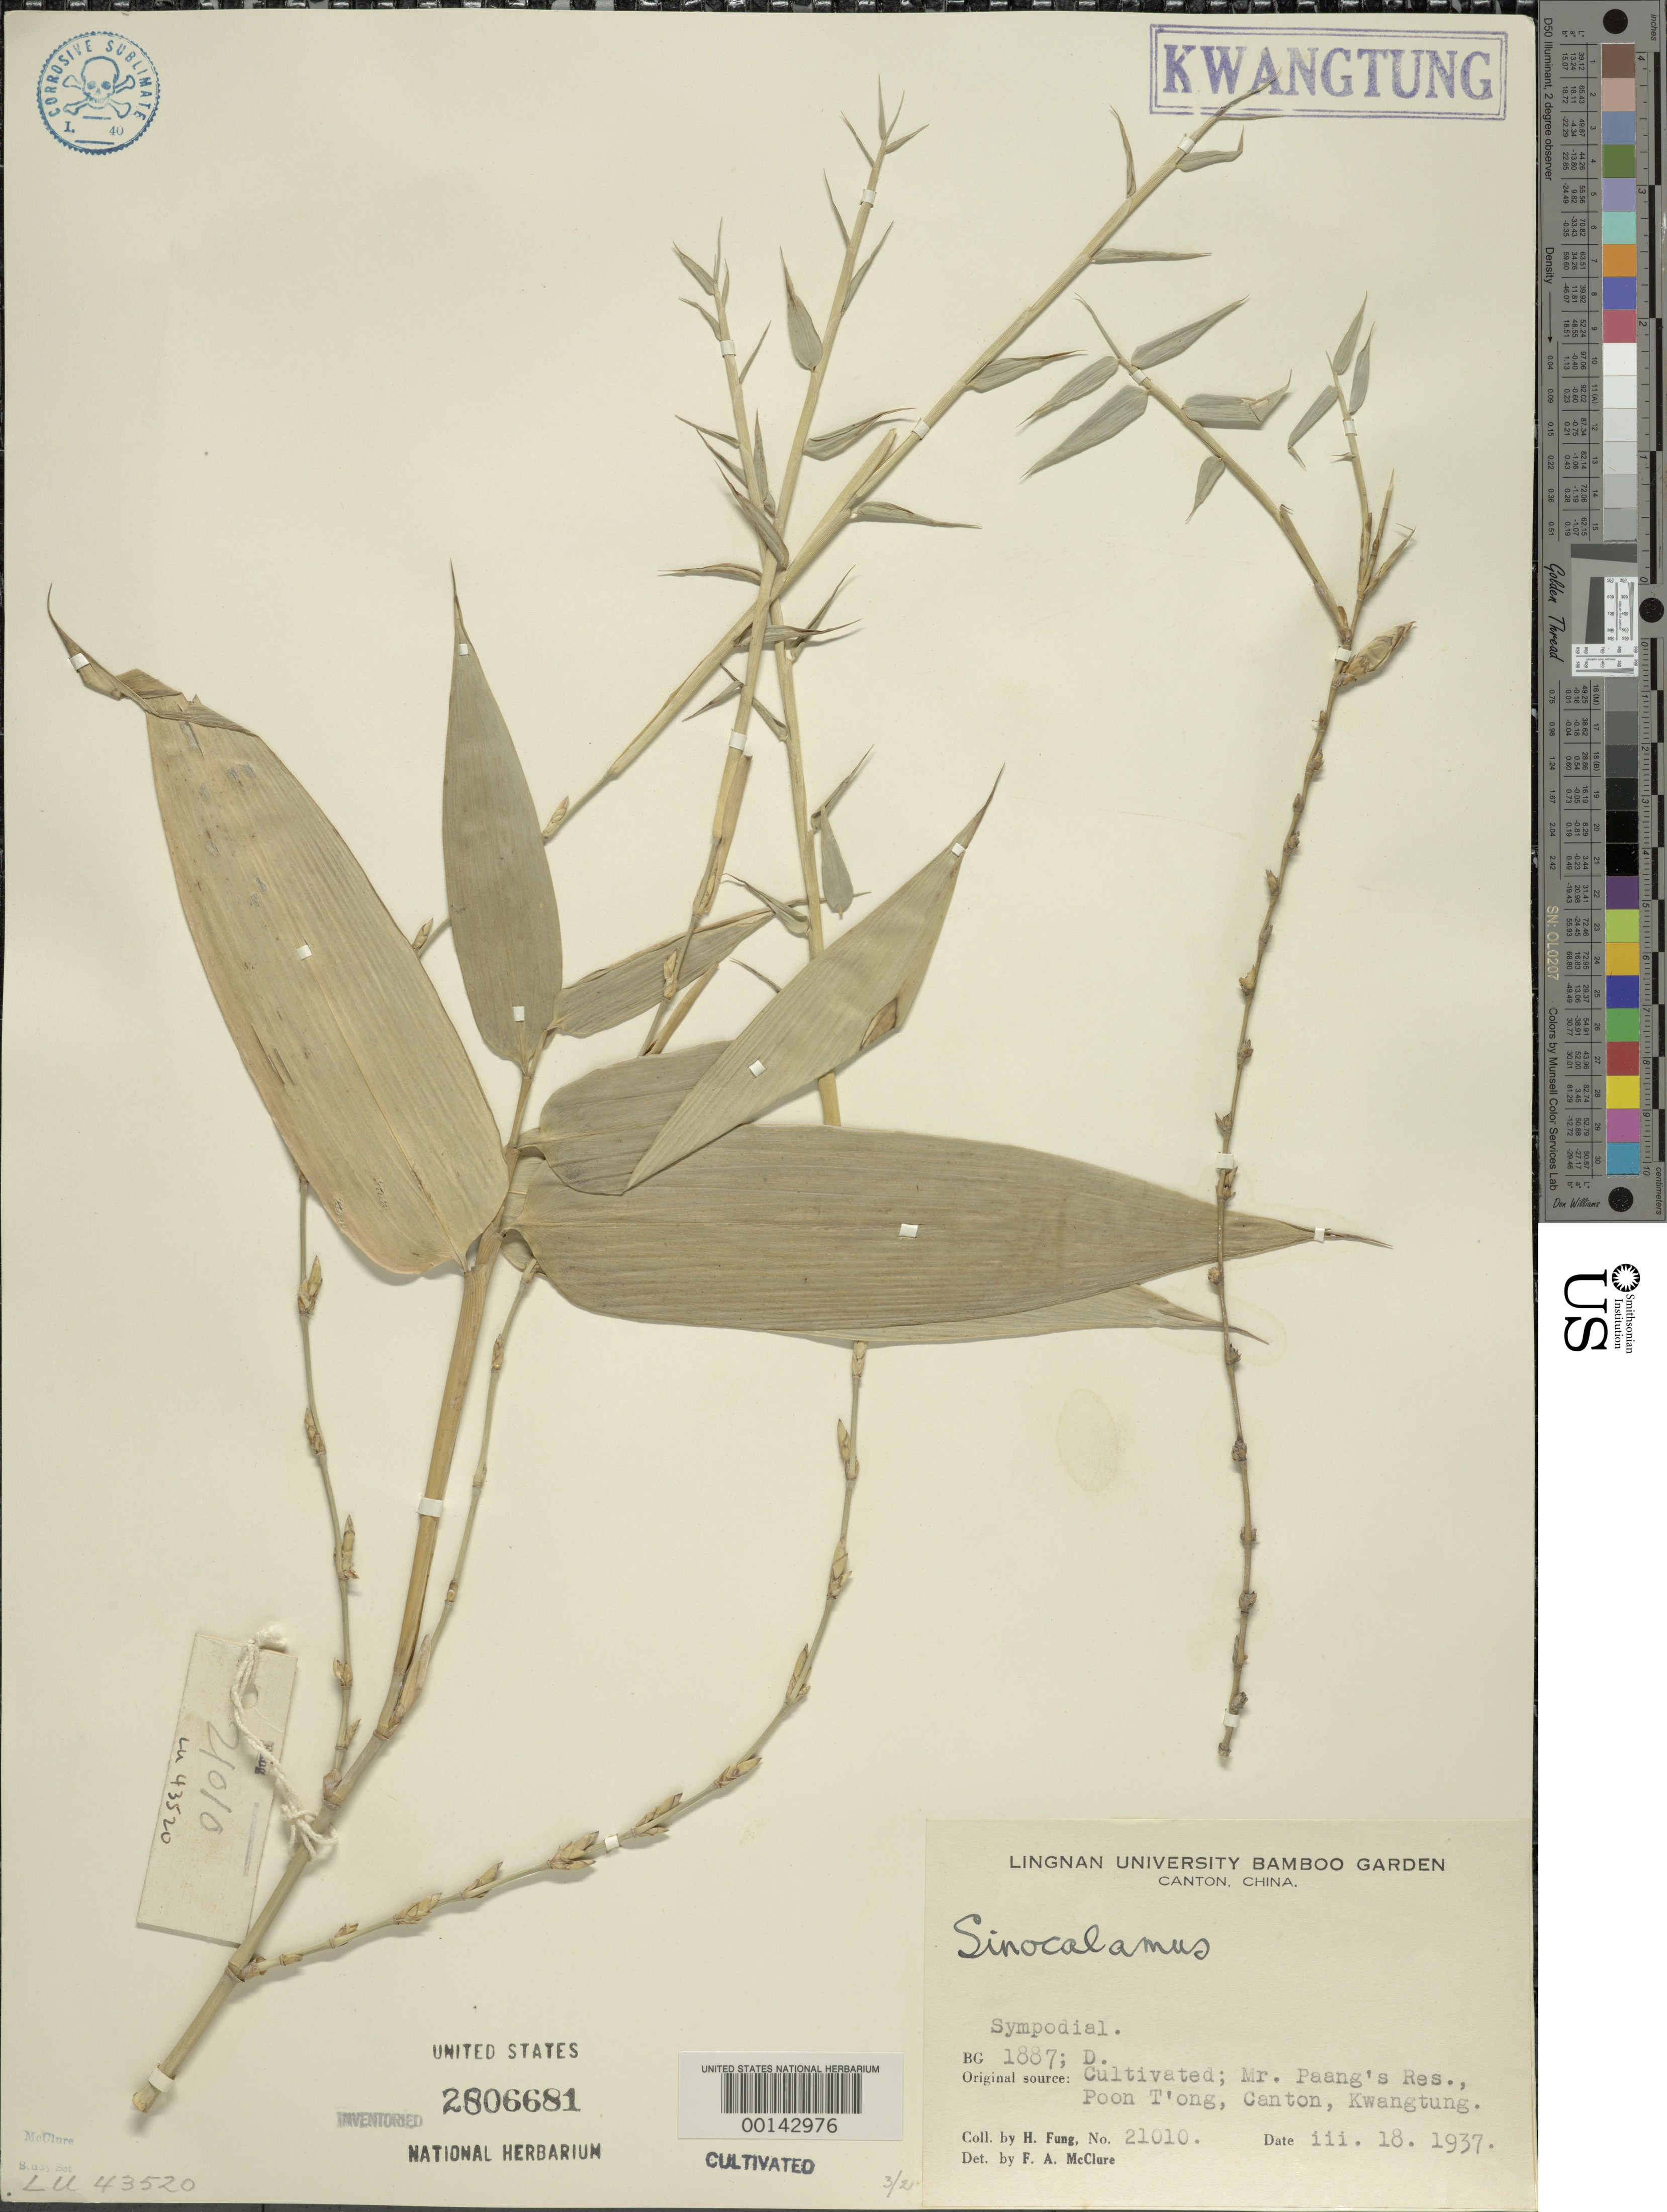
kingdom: Plantae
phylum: Tracheophyta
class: Liliopsida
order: Poales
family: Poaceae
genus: Sinocalamus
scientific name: Sinocalamus sp.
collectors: H. L. Fung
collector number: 21010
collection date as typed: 18 Mar 1937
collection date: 1937-03-18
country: China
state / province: Guangdong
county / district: Guangzhou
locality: Poon t'ong, paang's res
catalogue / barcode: US 2806681